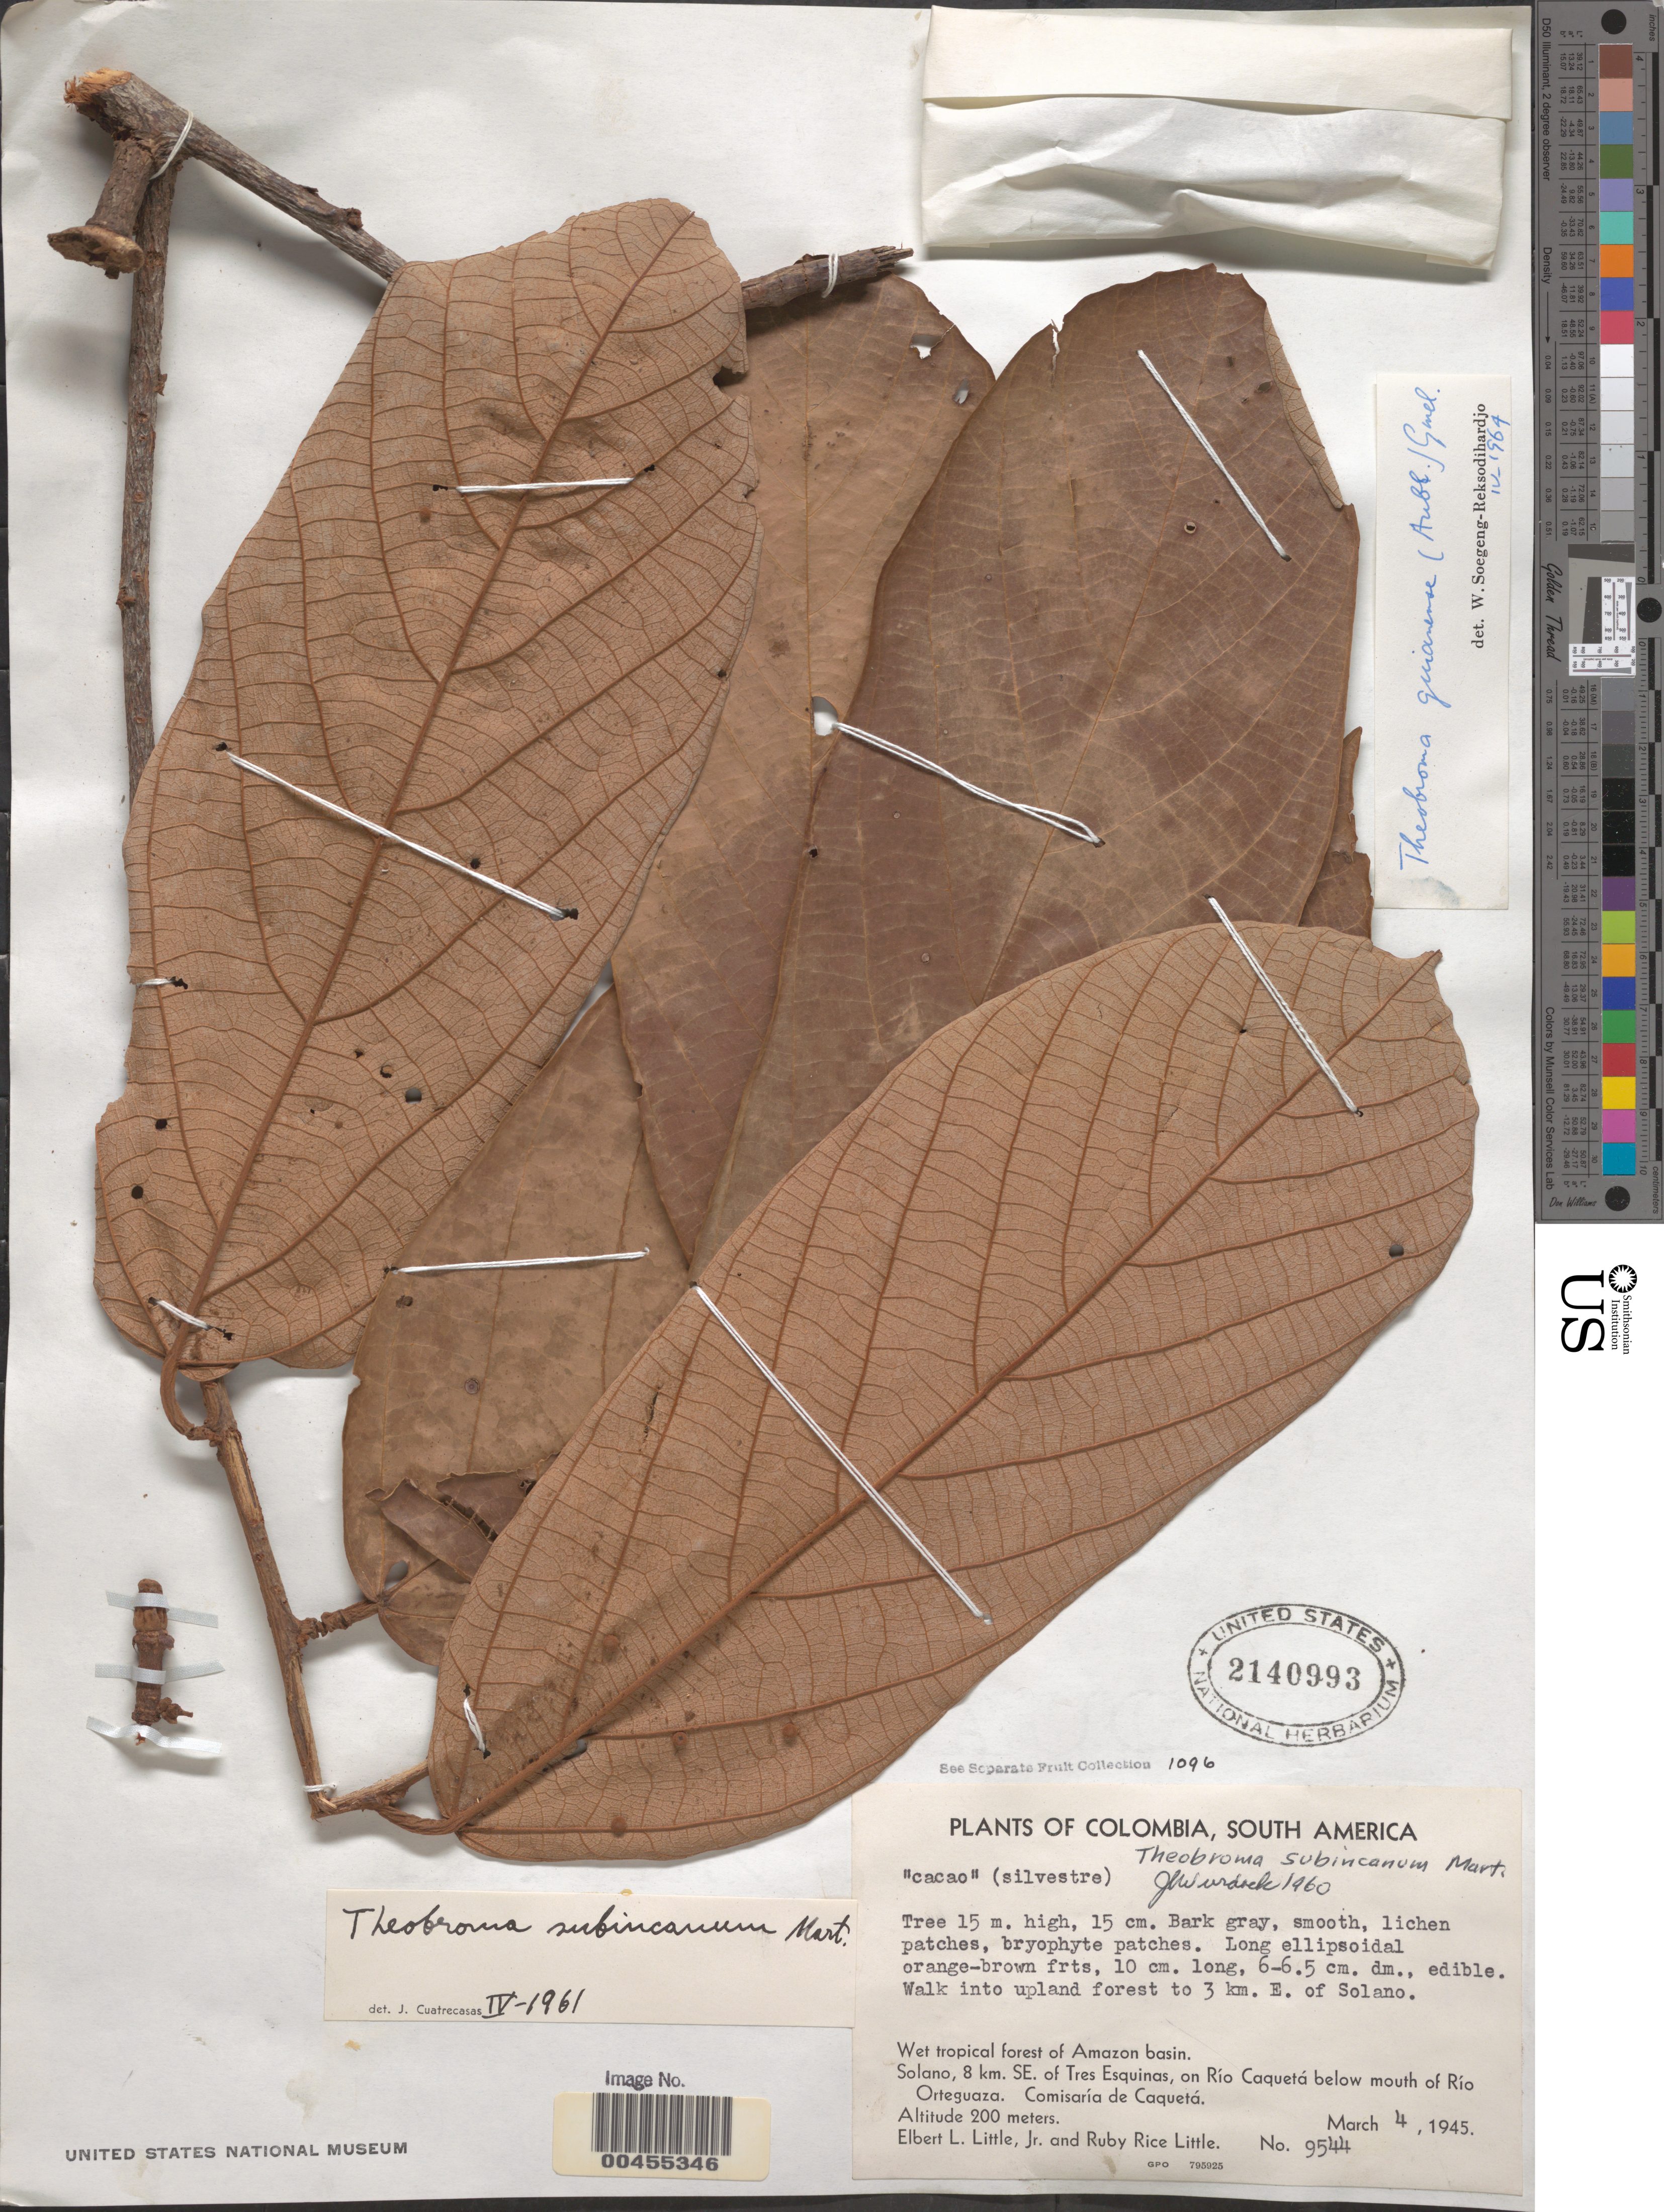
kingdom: Plantae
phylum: Tracheophyta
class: Magnoliopsida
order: Malvales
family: Malvaceae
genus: Theobroma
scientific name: Theobroma subincanum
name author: Mart.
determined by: Cuatrecasas, J.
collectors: E. L. Little & R. R. Little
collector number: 9544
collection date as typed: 04 Mar 1945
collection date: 1945-03-04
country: Colombia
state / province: Caquetá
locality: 3 km E of Solano, 8 km SE of Tres Esquinas on Río Caquetá below mouth of Río Ortequaza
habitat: Upland forest, Wet tropical forest of Amazon basin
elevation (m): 200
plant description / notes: SEE FRUIT COLLECTION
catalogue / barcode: US 2140993